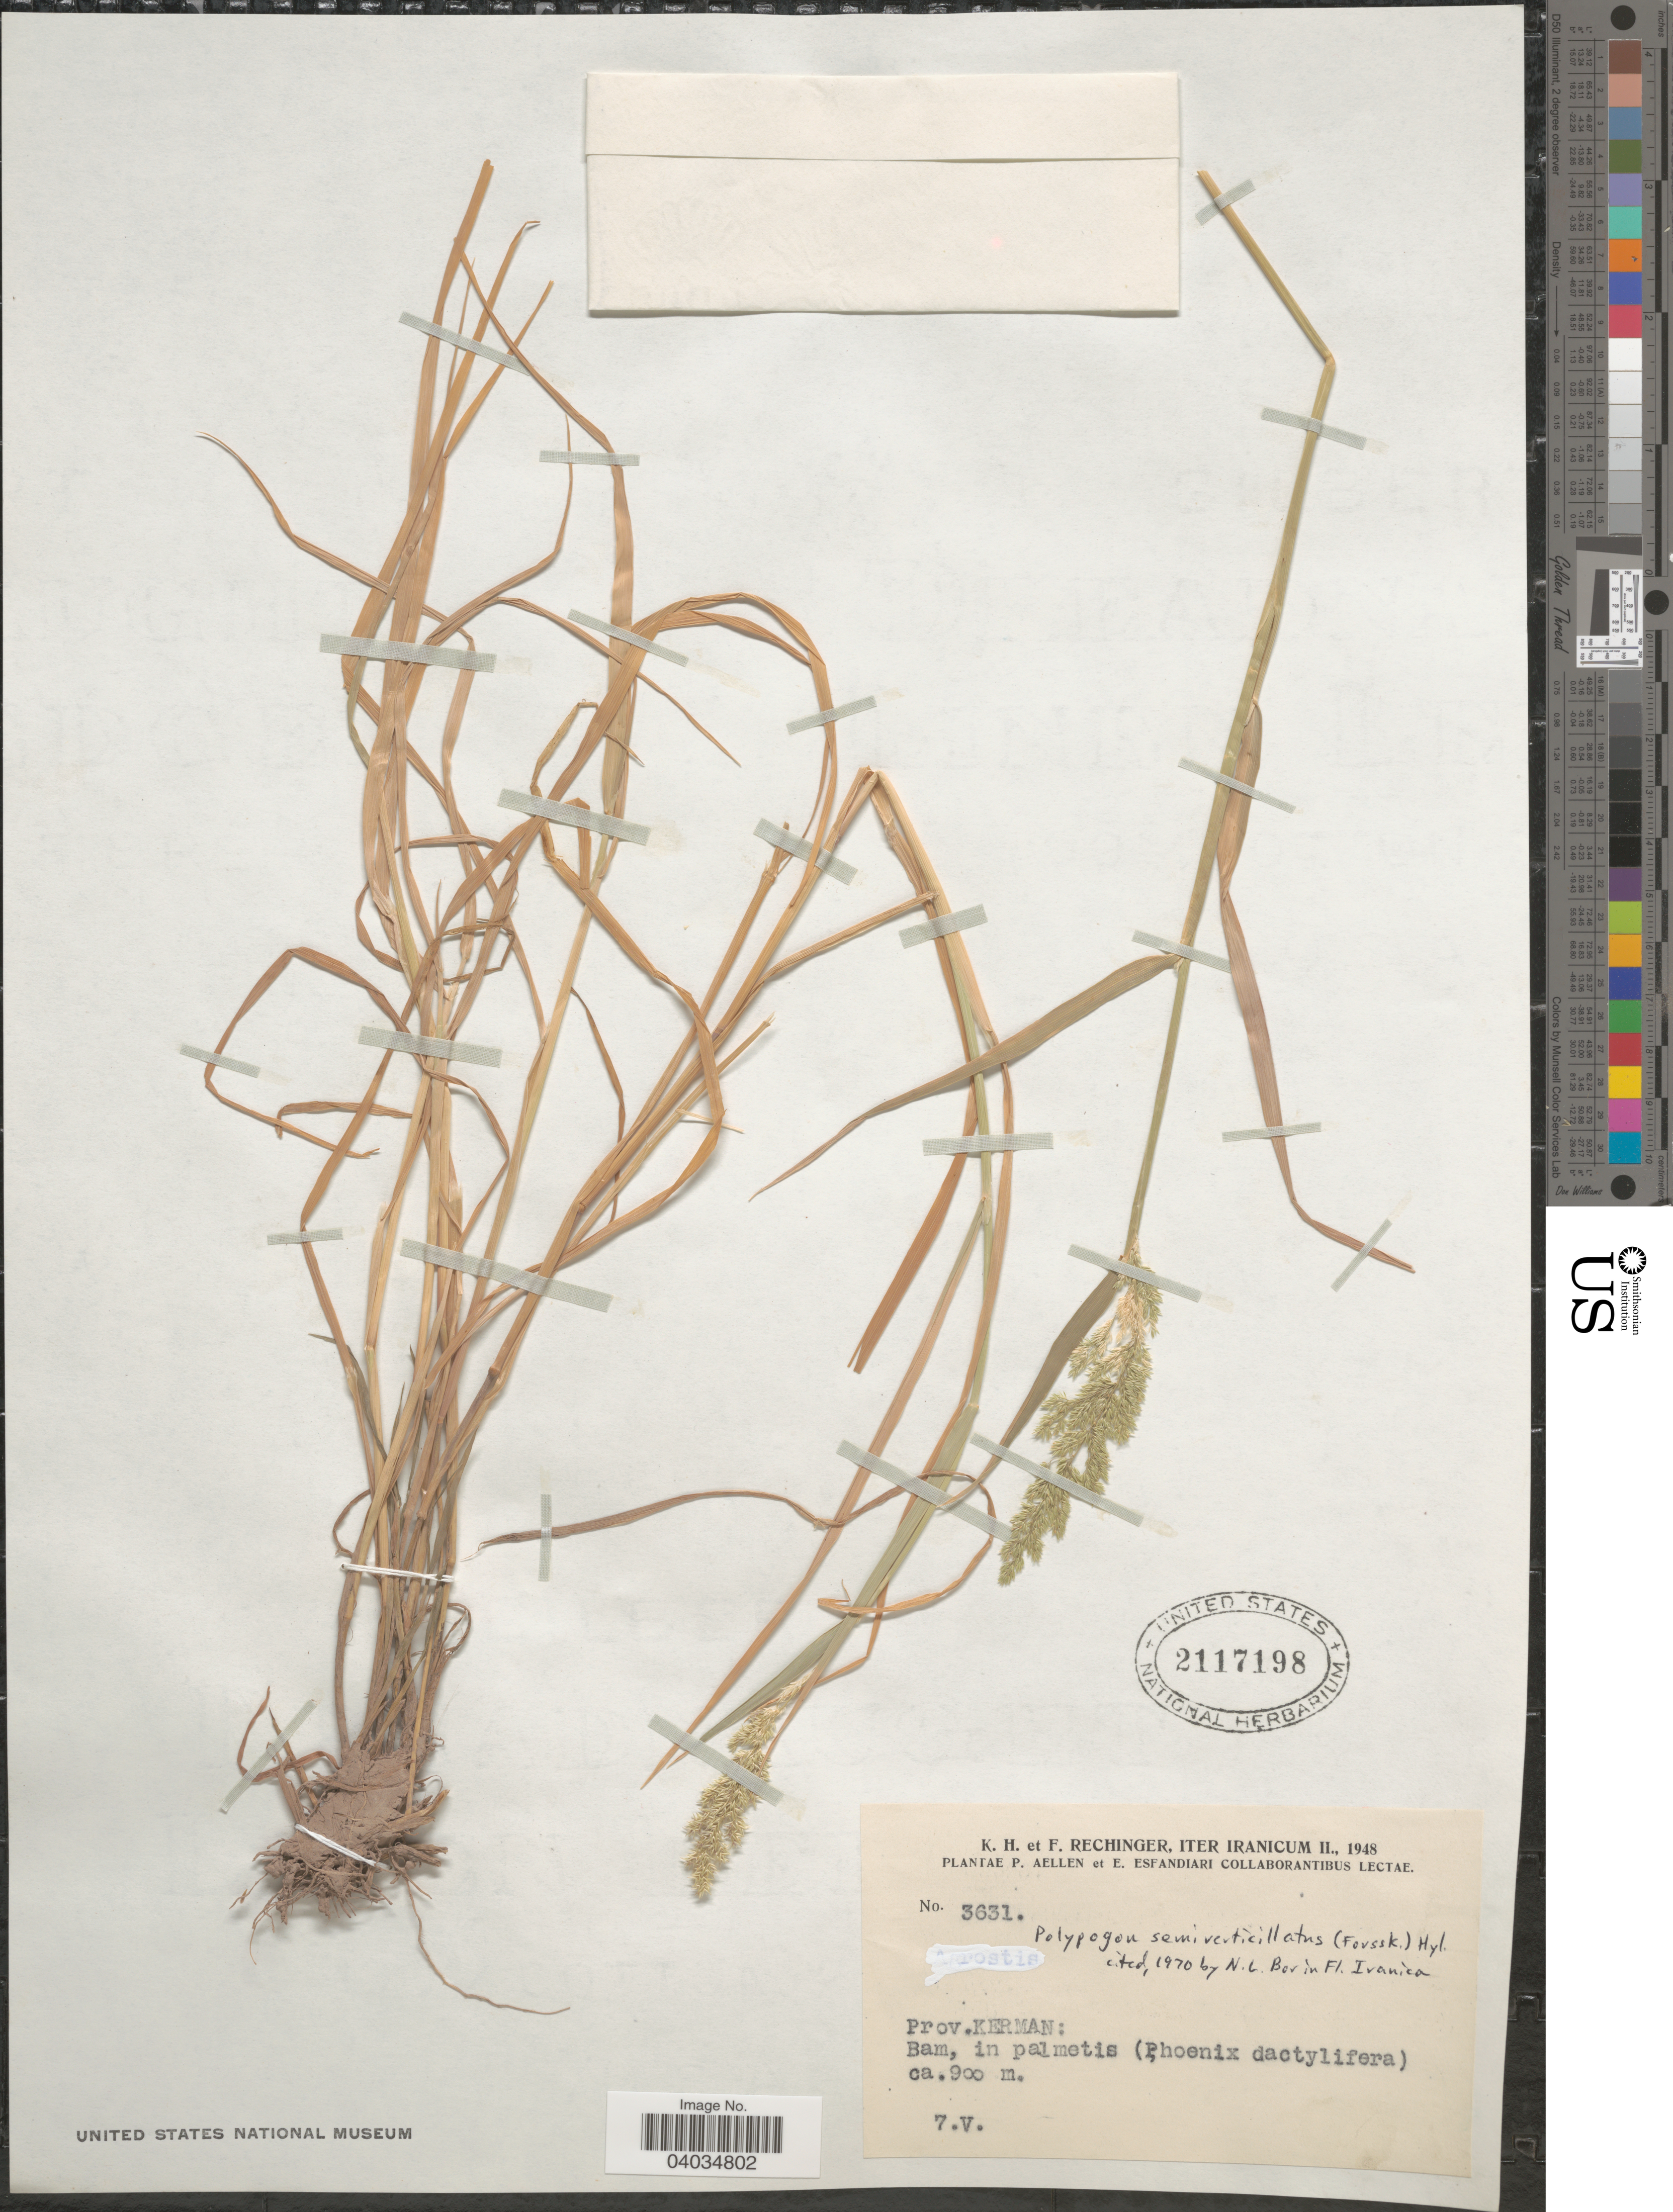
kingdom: Plantae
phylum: Tracheophyta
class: Liliopsida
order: Poales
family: Poaceae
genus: Polypogon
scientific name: Polypogon viridis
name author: (Gouan) Breistroffer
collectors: K. H. Rechinger & F. Rechinger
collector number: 3631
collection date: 1948-05-07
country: Iran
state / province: Kerman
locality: Bam, in palmetis.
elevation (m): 900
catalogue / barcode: US 2117198